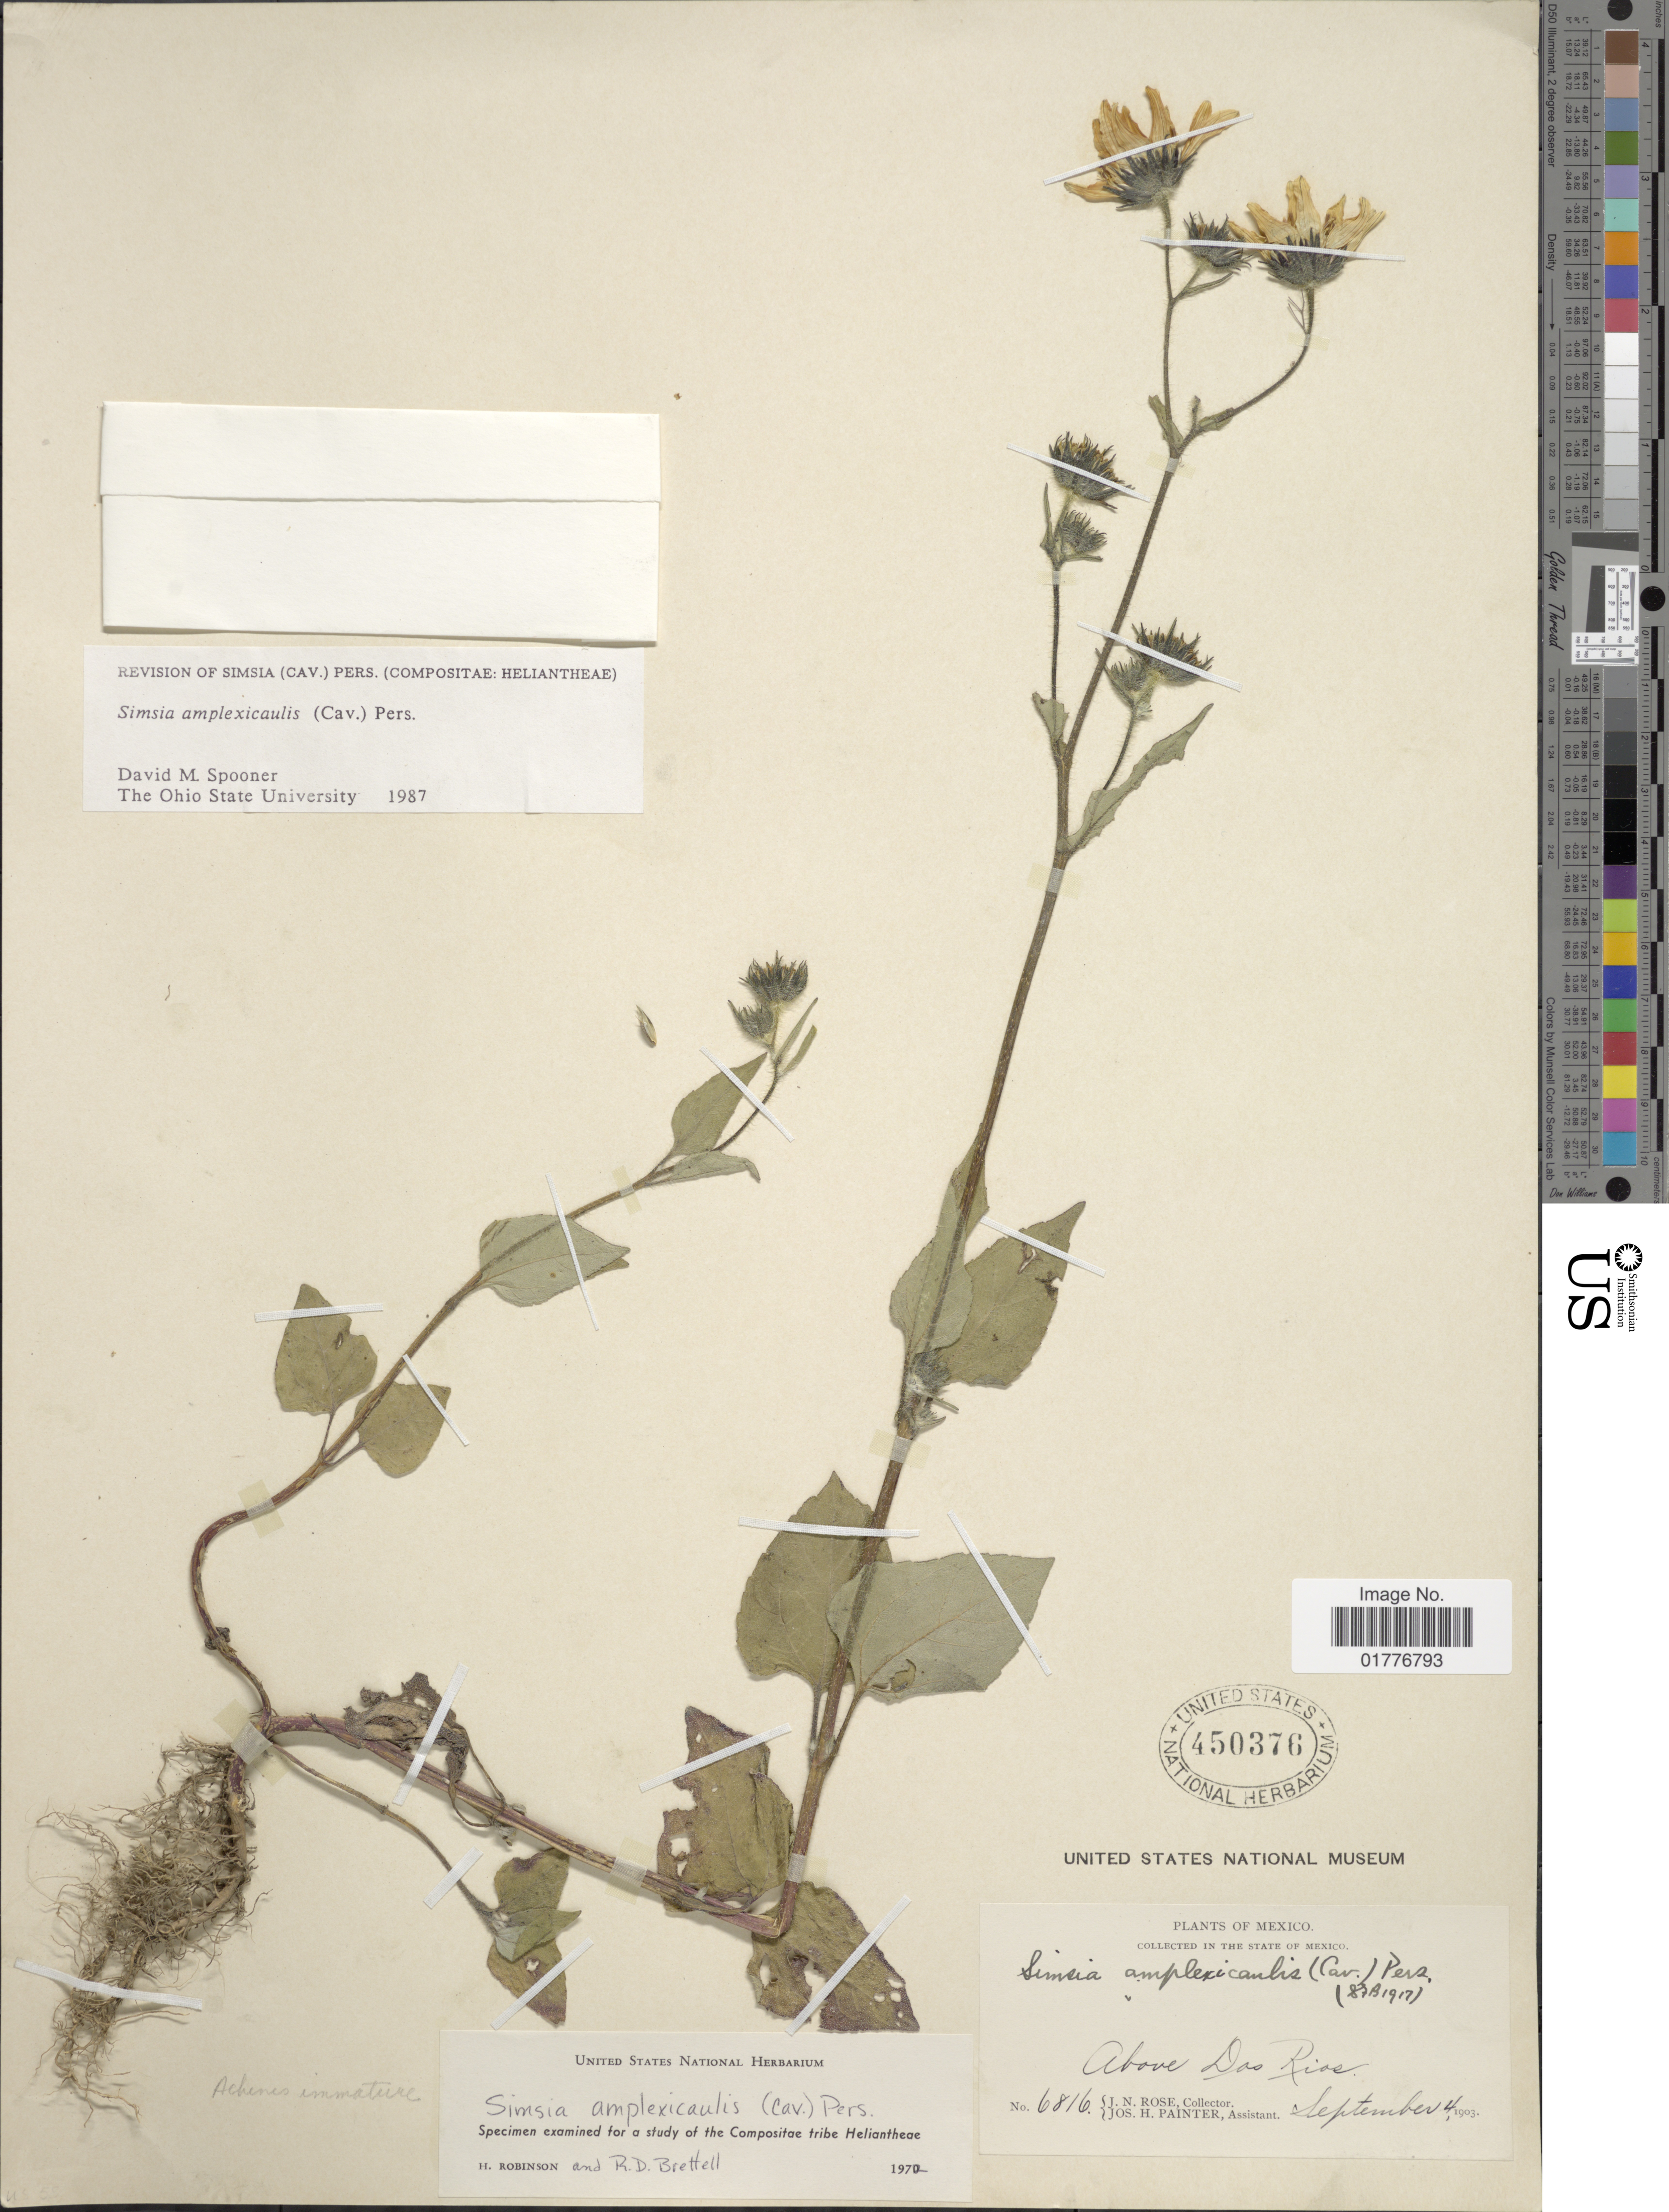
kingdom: Plantae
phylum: Tracheophyta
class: Magnoliopsida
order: Asterales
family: Asteraceae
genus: Simsia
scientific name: Simsia amplexicaulis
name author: (Cav.) Pers.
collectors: J. N. Rose & J. H. Painter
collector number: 66816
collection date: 1903-09-04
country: Mexico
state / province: México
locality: Above Dos Rios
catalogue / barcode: US 450376